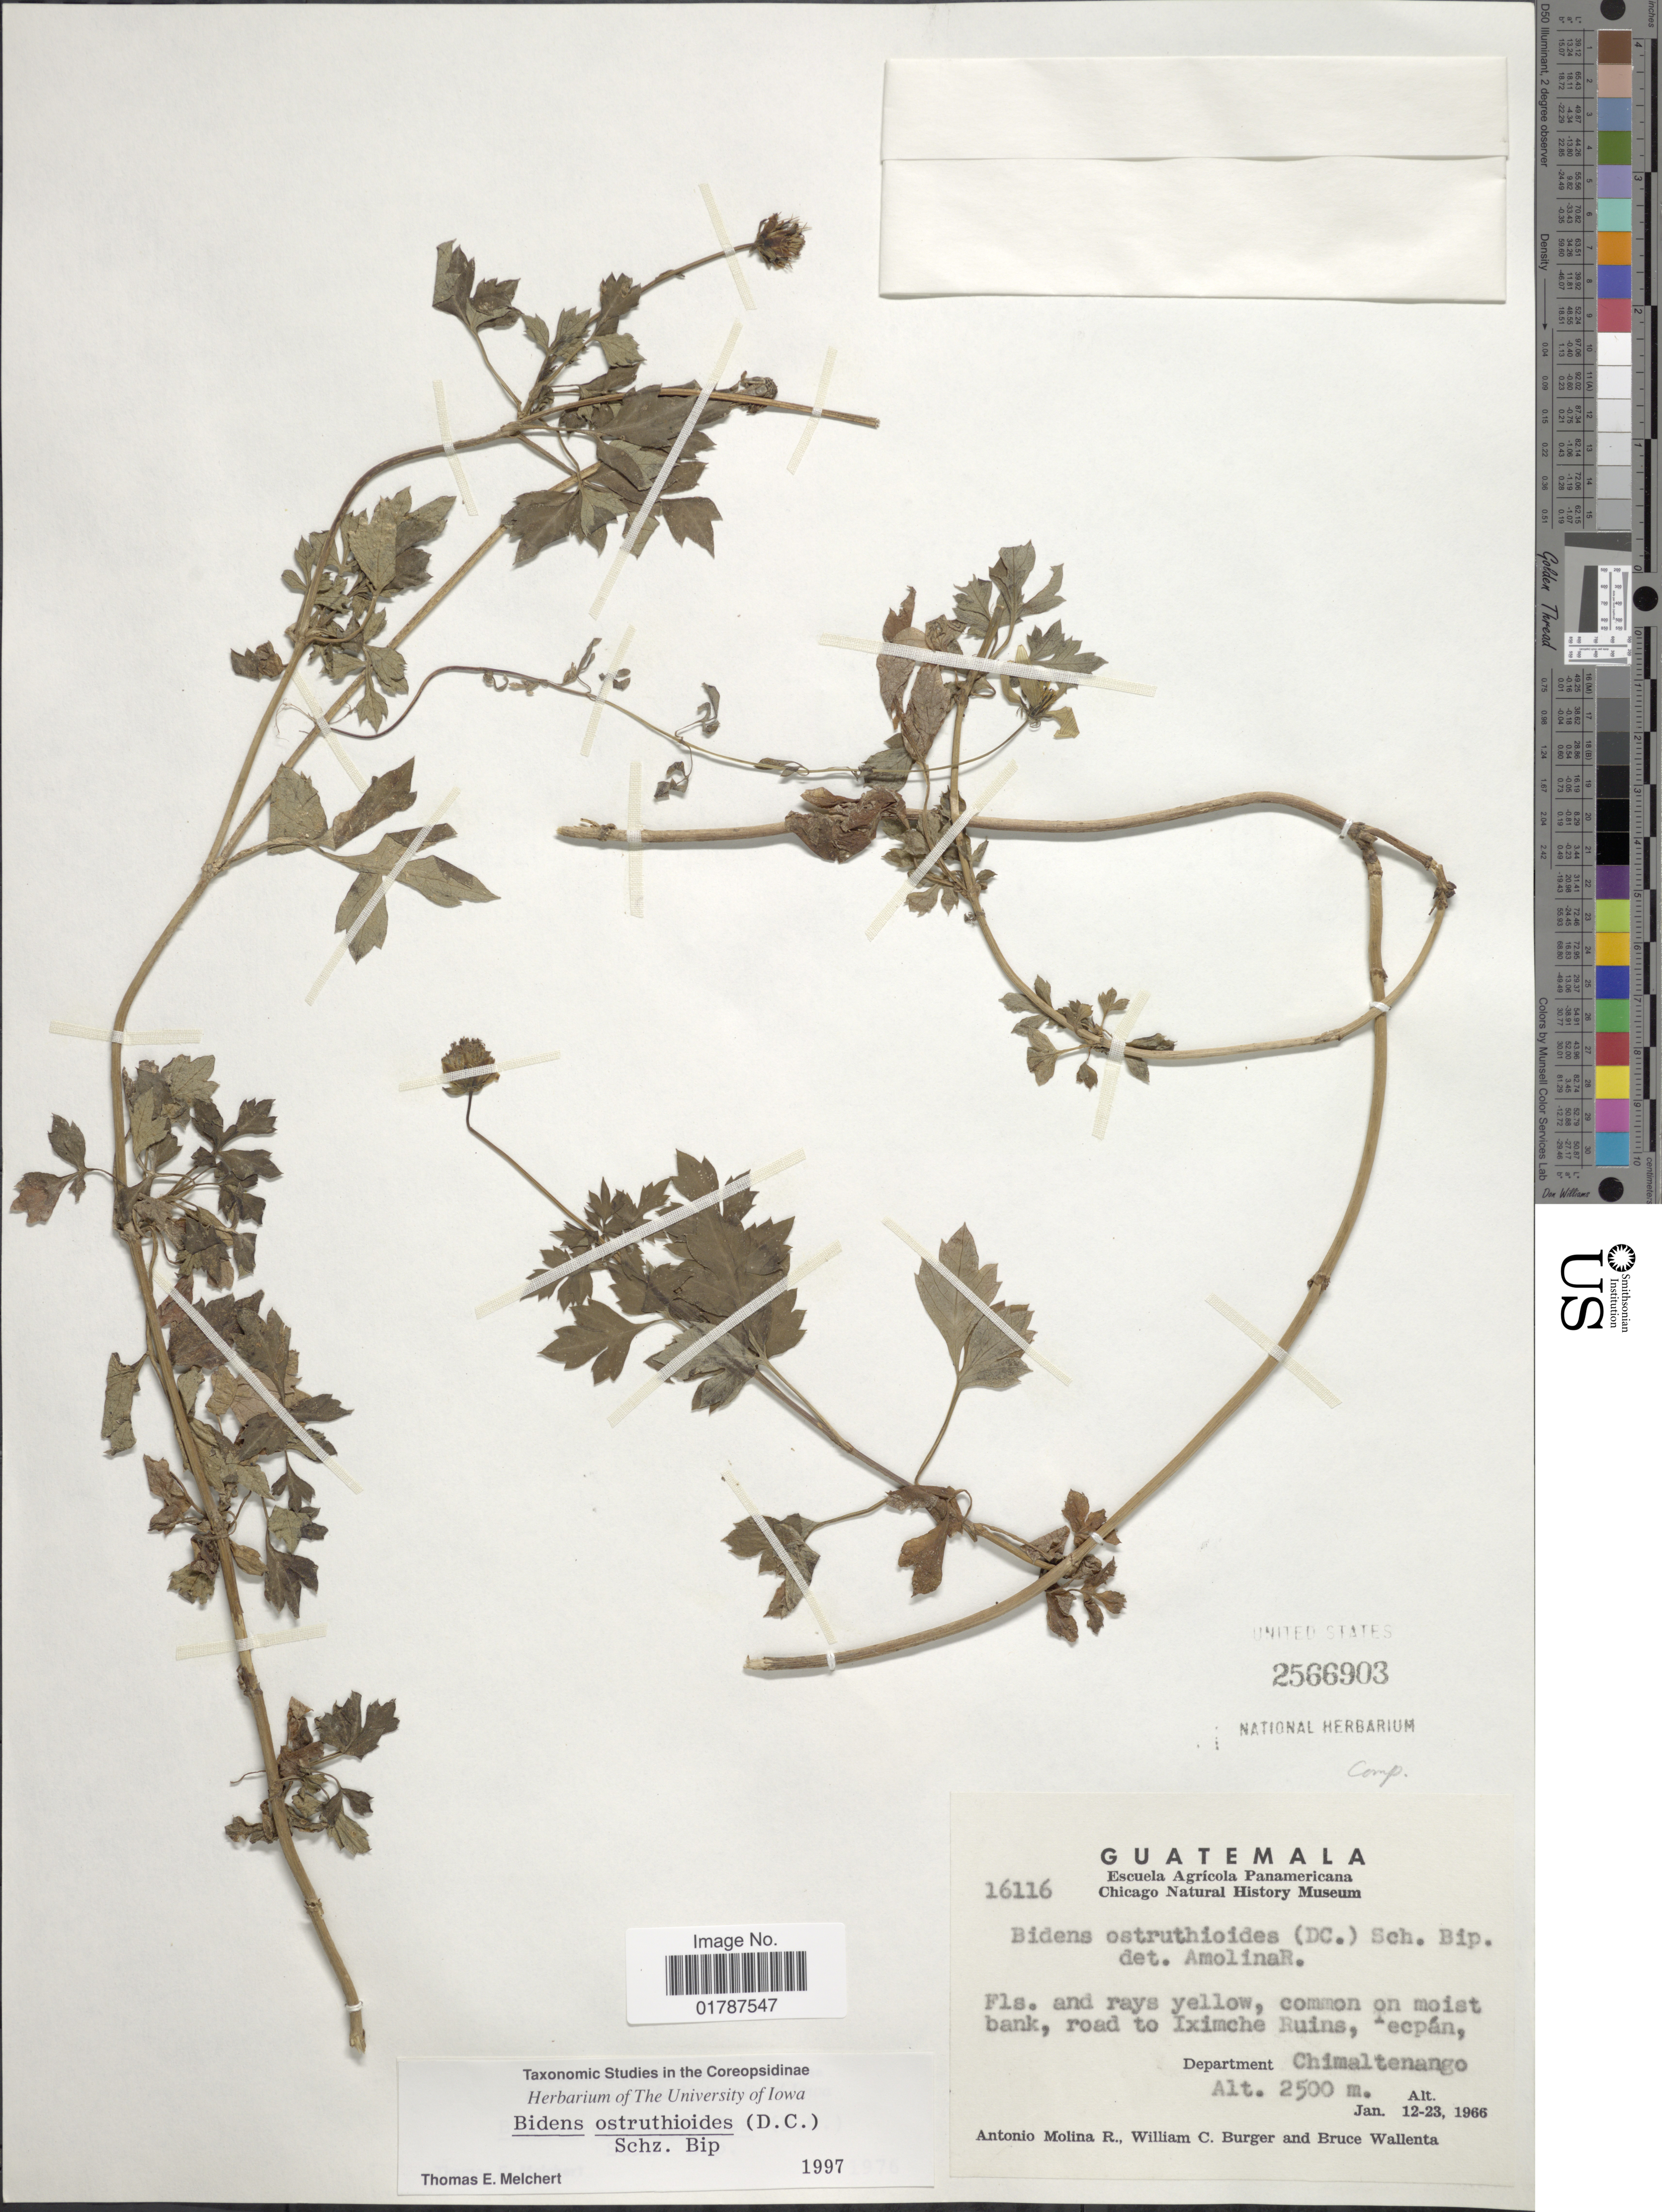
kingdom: Plantae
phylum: Tracheophyta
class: Magnoliopsida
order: Asterales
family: Asteraceae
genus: Bidens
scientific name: Bidens ostruthioides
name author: (DC.) Sch. Bip.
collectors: A. Molina R., W. Burger & B. Wallenta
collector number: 16116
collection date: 1966-01-12/1966-01-23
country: Guatemala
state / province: Chimaltenango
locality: Common on moist bank, road to Iximche Ruins, Tecpan, Department Chimaltenango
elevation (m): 2500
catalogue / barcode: US 2566903